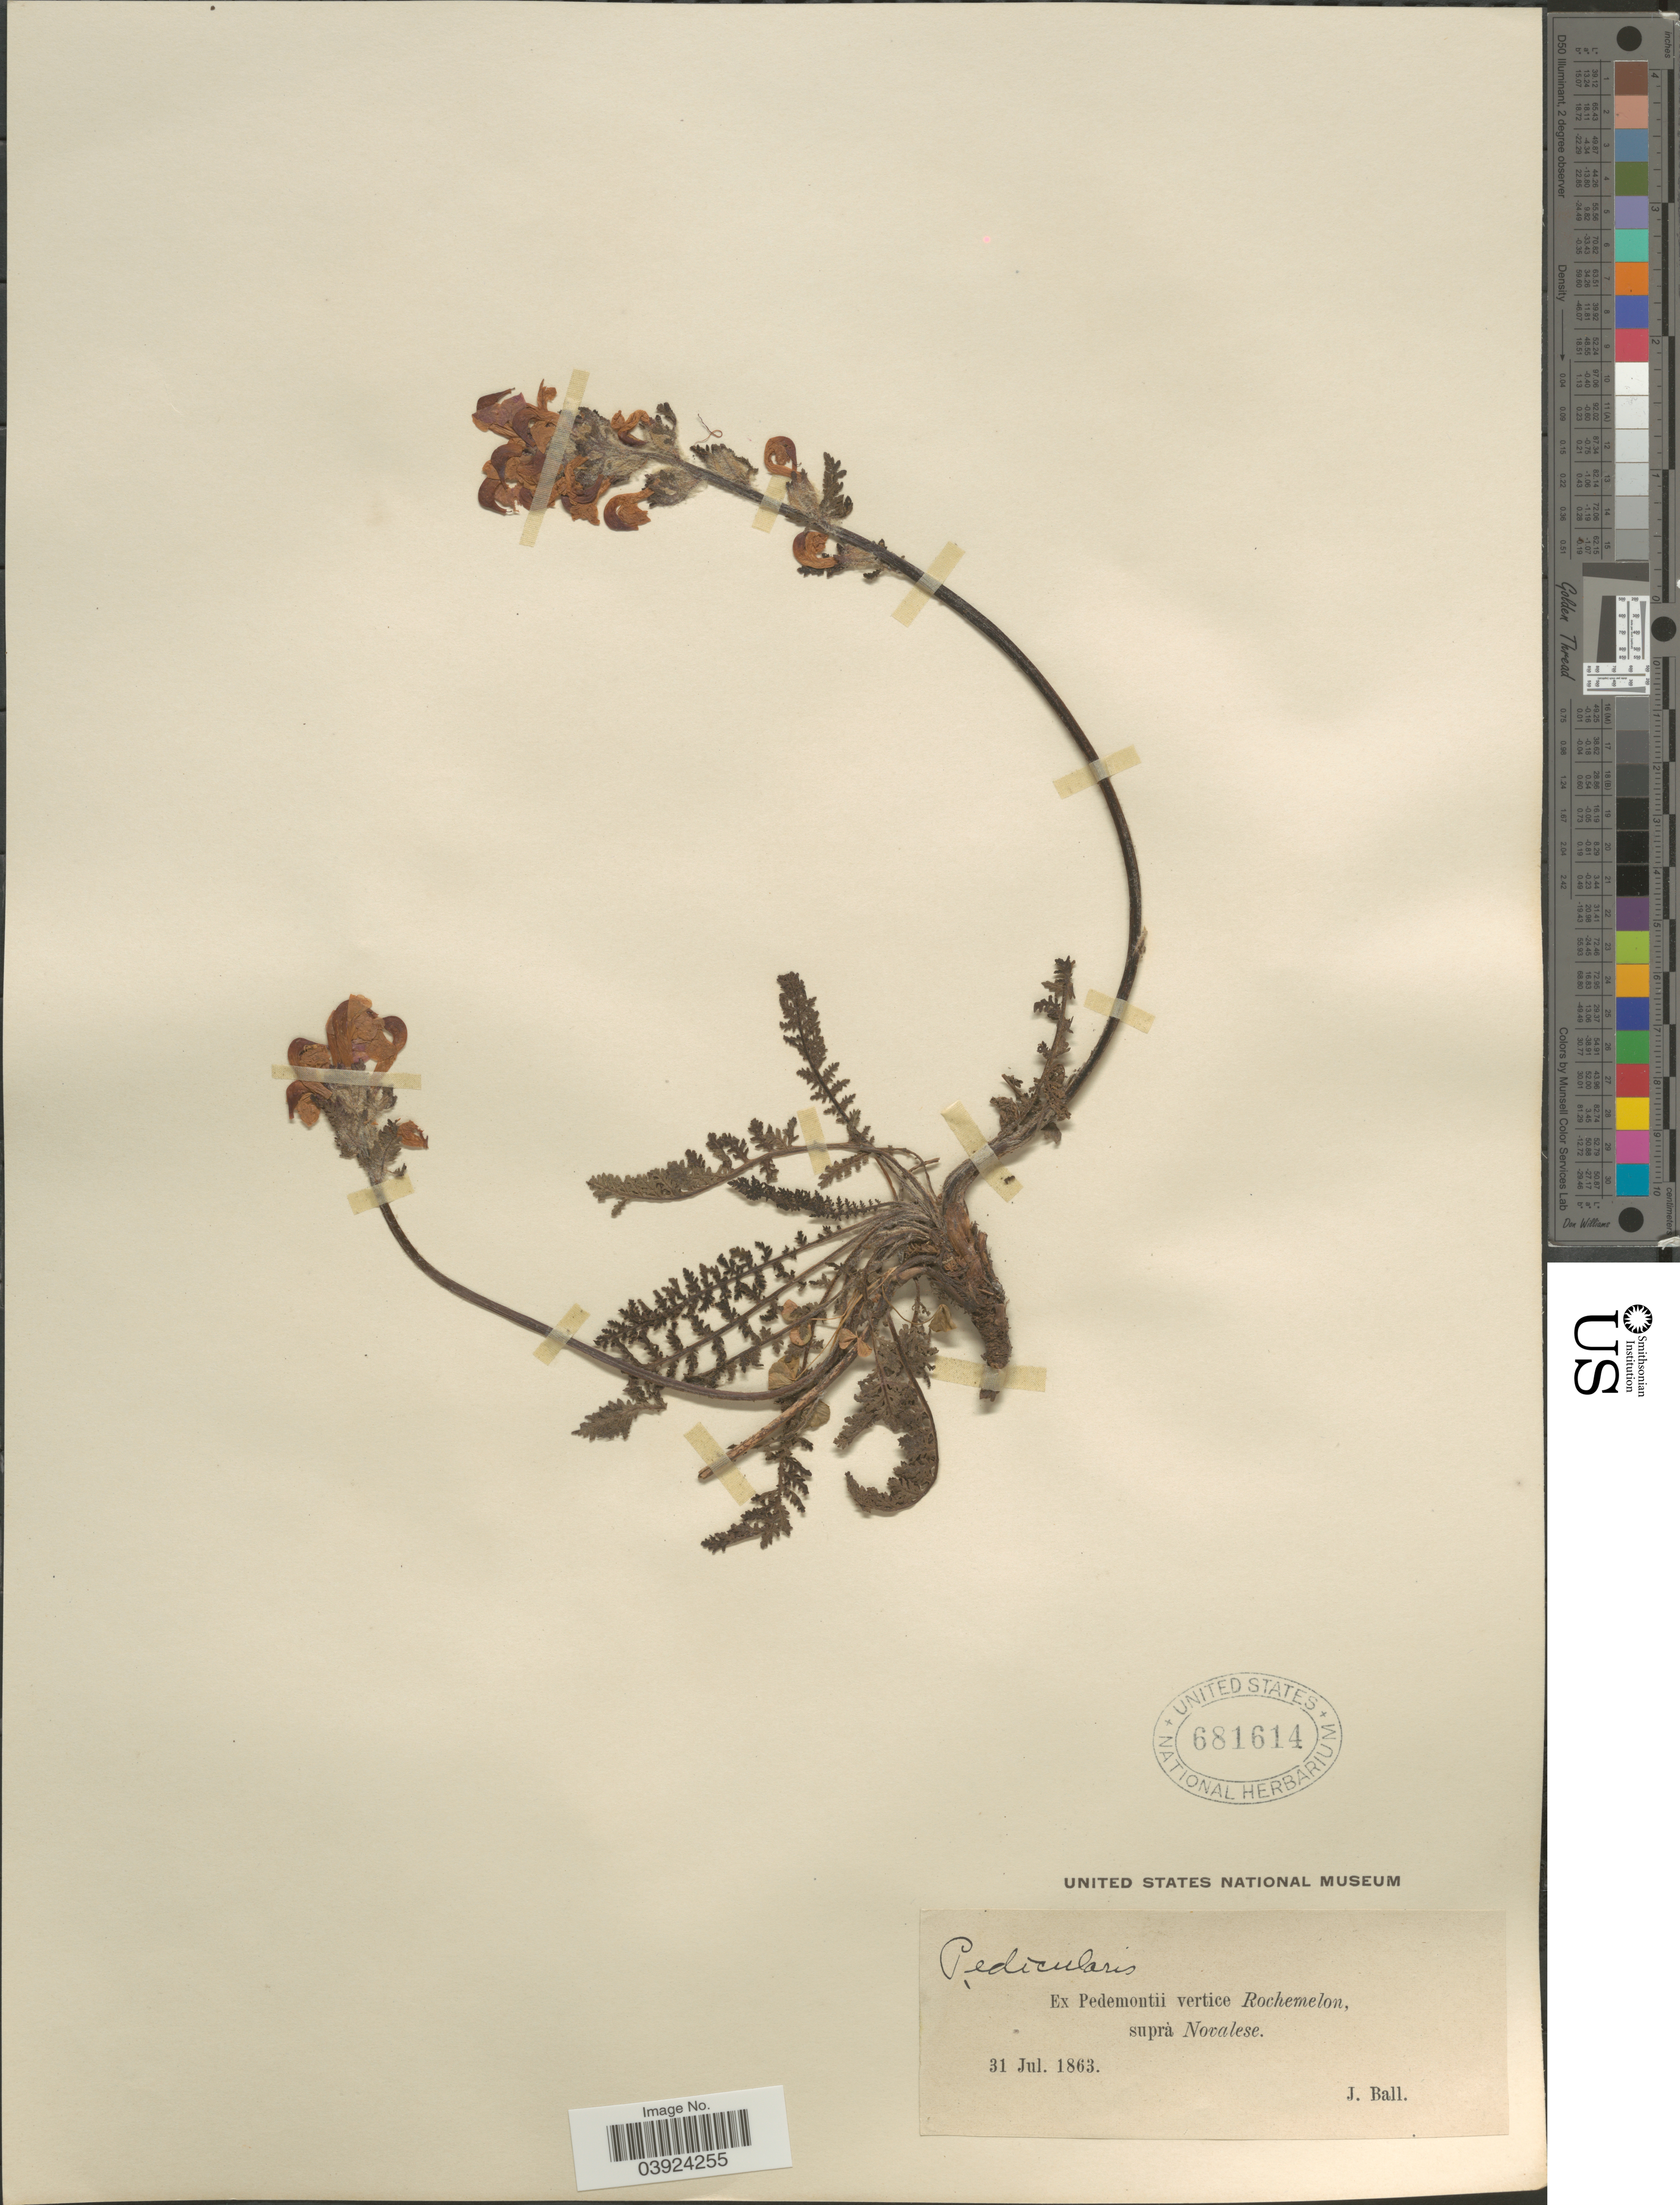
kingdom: Plantae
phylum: Tracheophyta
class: Magnoliopsida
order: Lamiales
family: Orobanchaceae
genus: Pedicularis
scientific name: Pedicularis sp.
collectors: J. Ball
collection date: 1863-07-31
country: Italy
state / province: Piedmont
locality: Ex Pedemontii vertice Rochemelon, suprà Novalese.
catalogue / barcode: US 681614